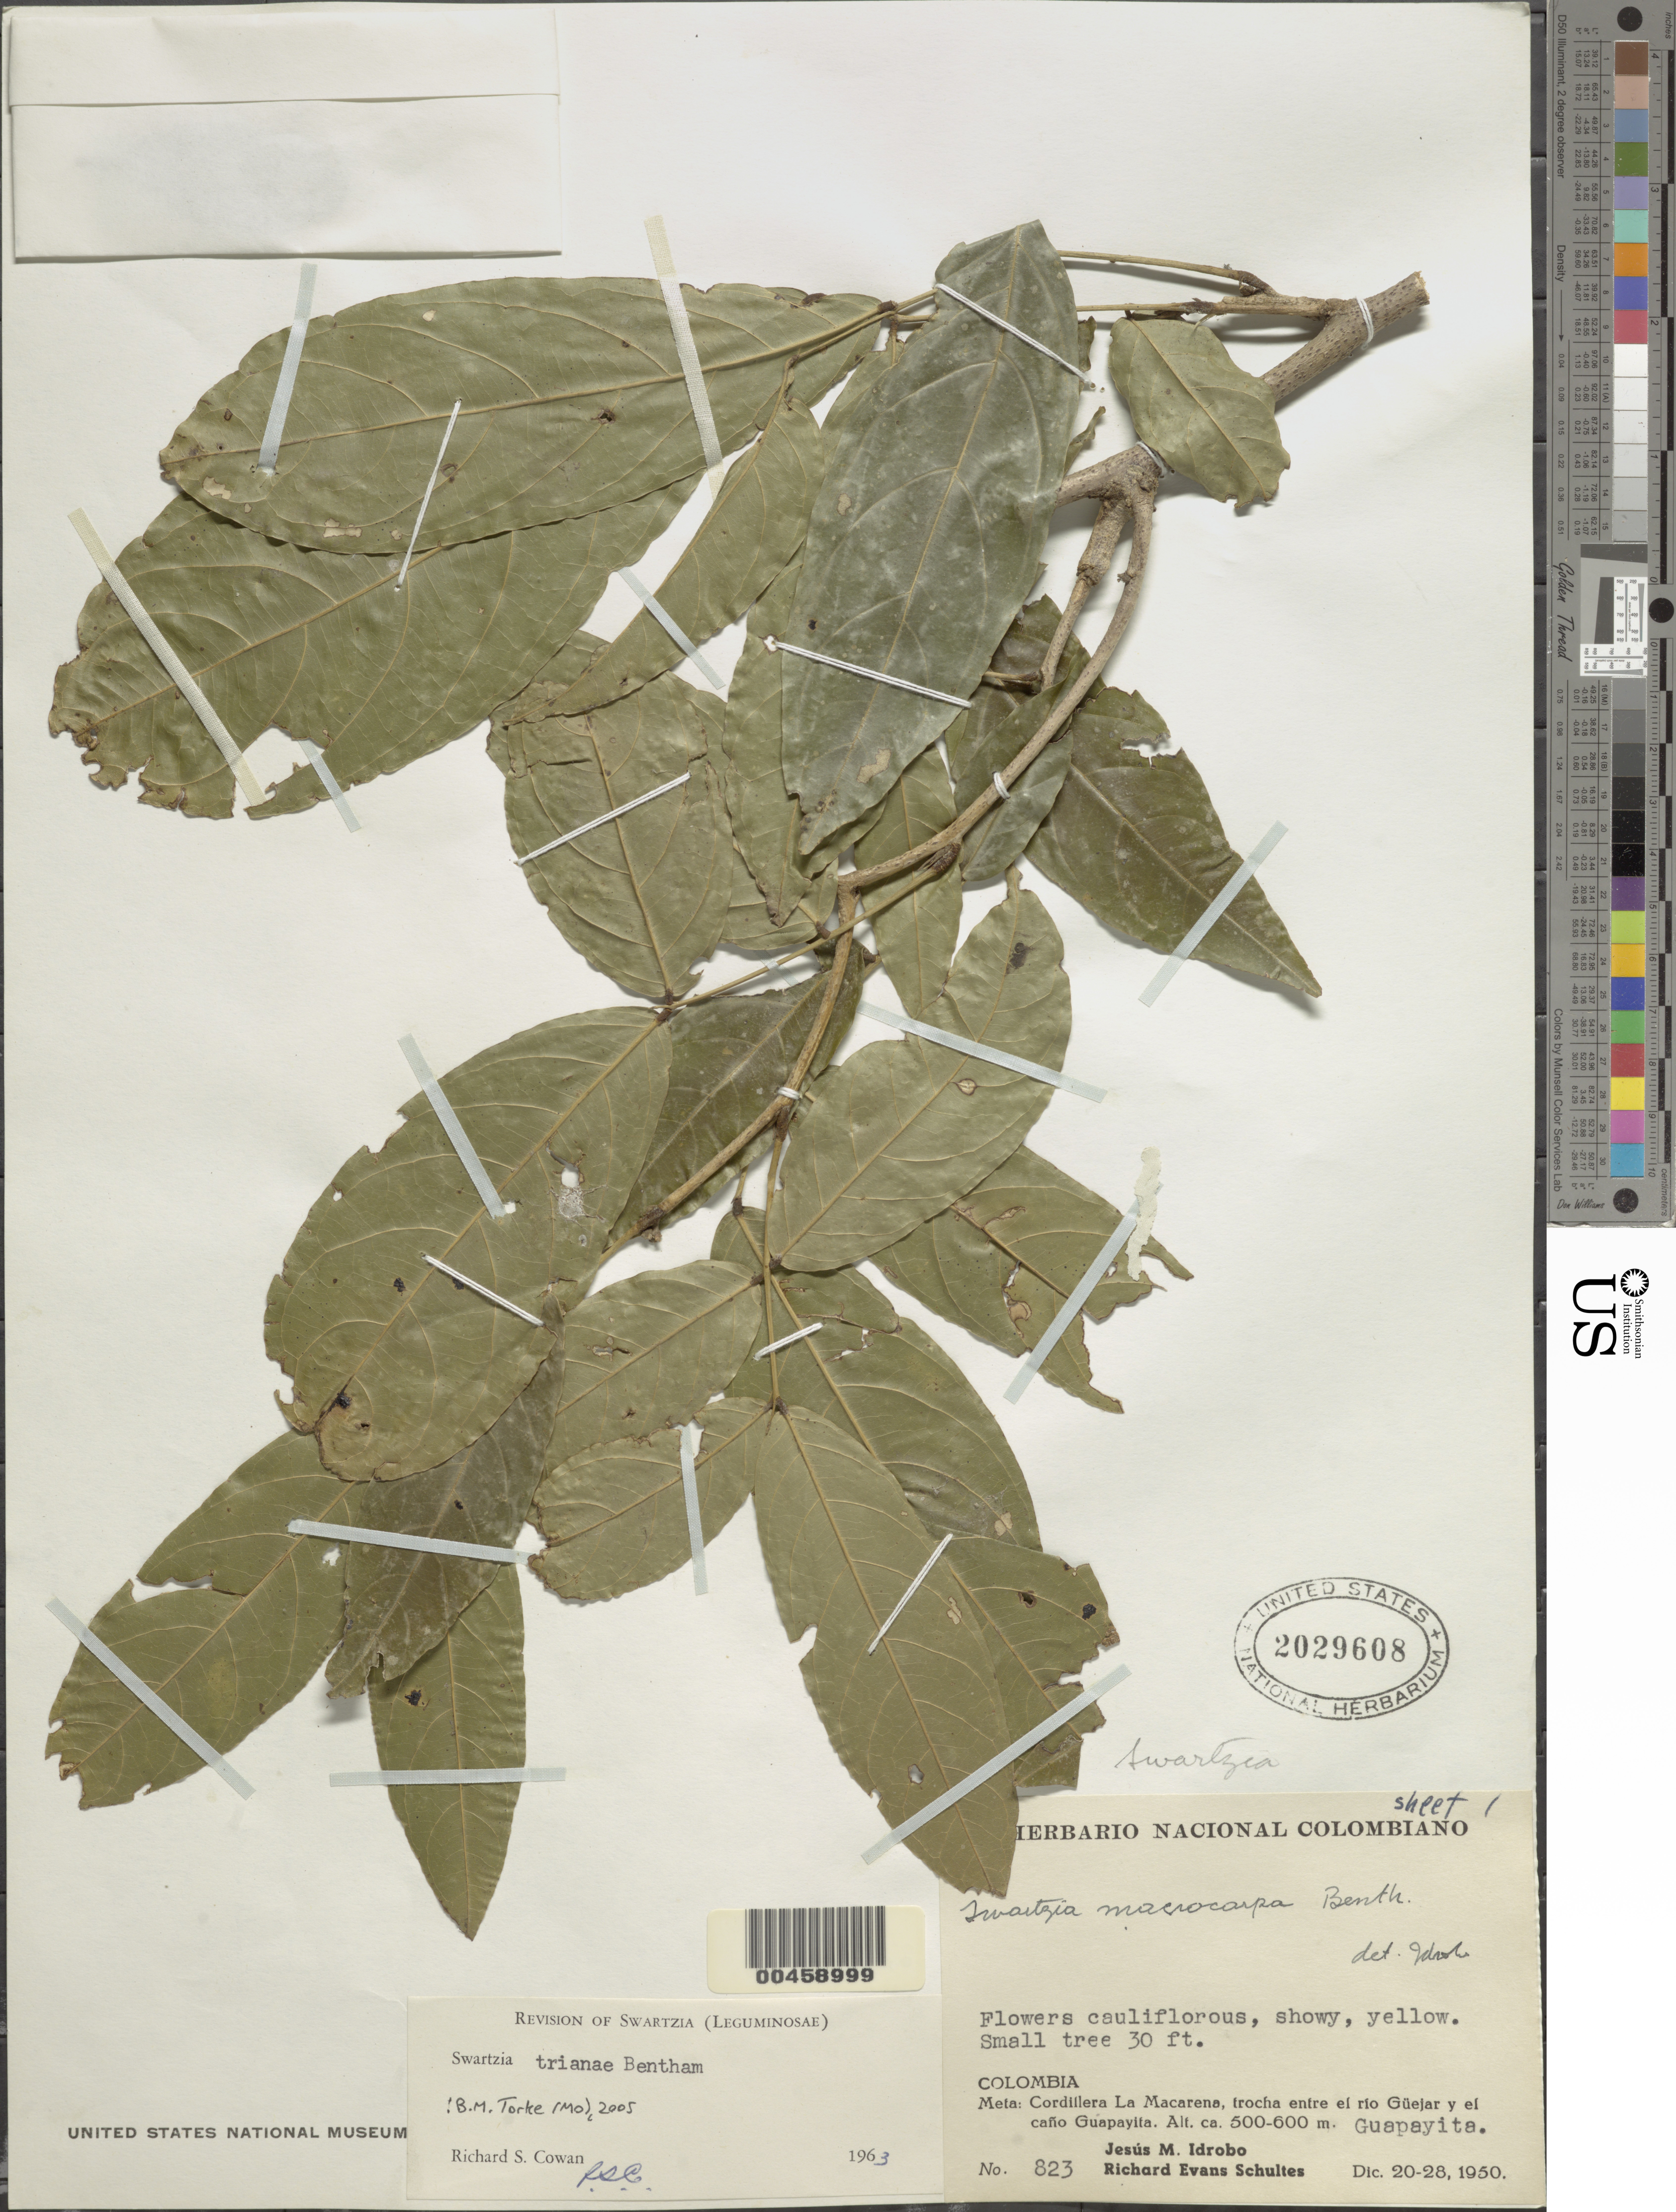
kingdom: Plantae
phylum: Tracheophyta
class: Magnoliopsida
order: Fabales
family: Fabaceae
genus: Swartzia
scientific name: Swartzia trianae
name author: Benth. in Mart.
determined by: Cowan, R. S.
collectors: J. M. Idrobo & R. E. Schultes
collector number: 823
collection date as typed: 20 Dec 1950 to 28 Dec 1950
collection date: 1950-12-20/1950-12-28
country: Colombia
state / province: Meta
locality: Cordillera la Macarena; Trocha entre el Rio Guejar y el Caño Guapayita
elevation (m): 500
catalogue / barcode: US 2029608